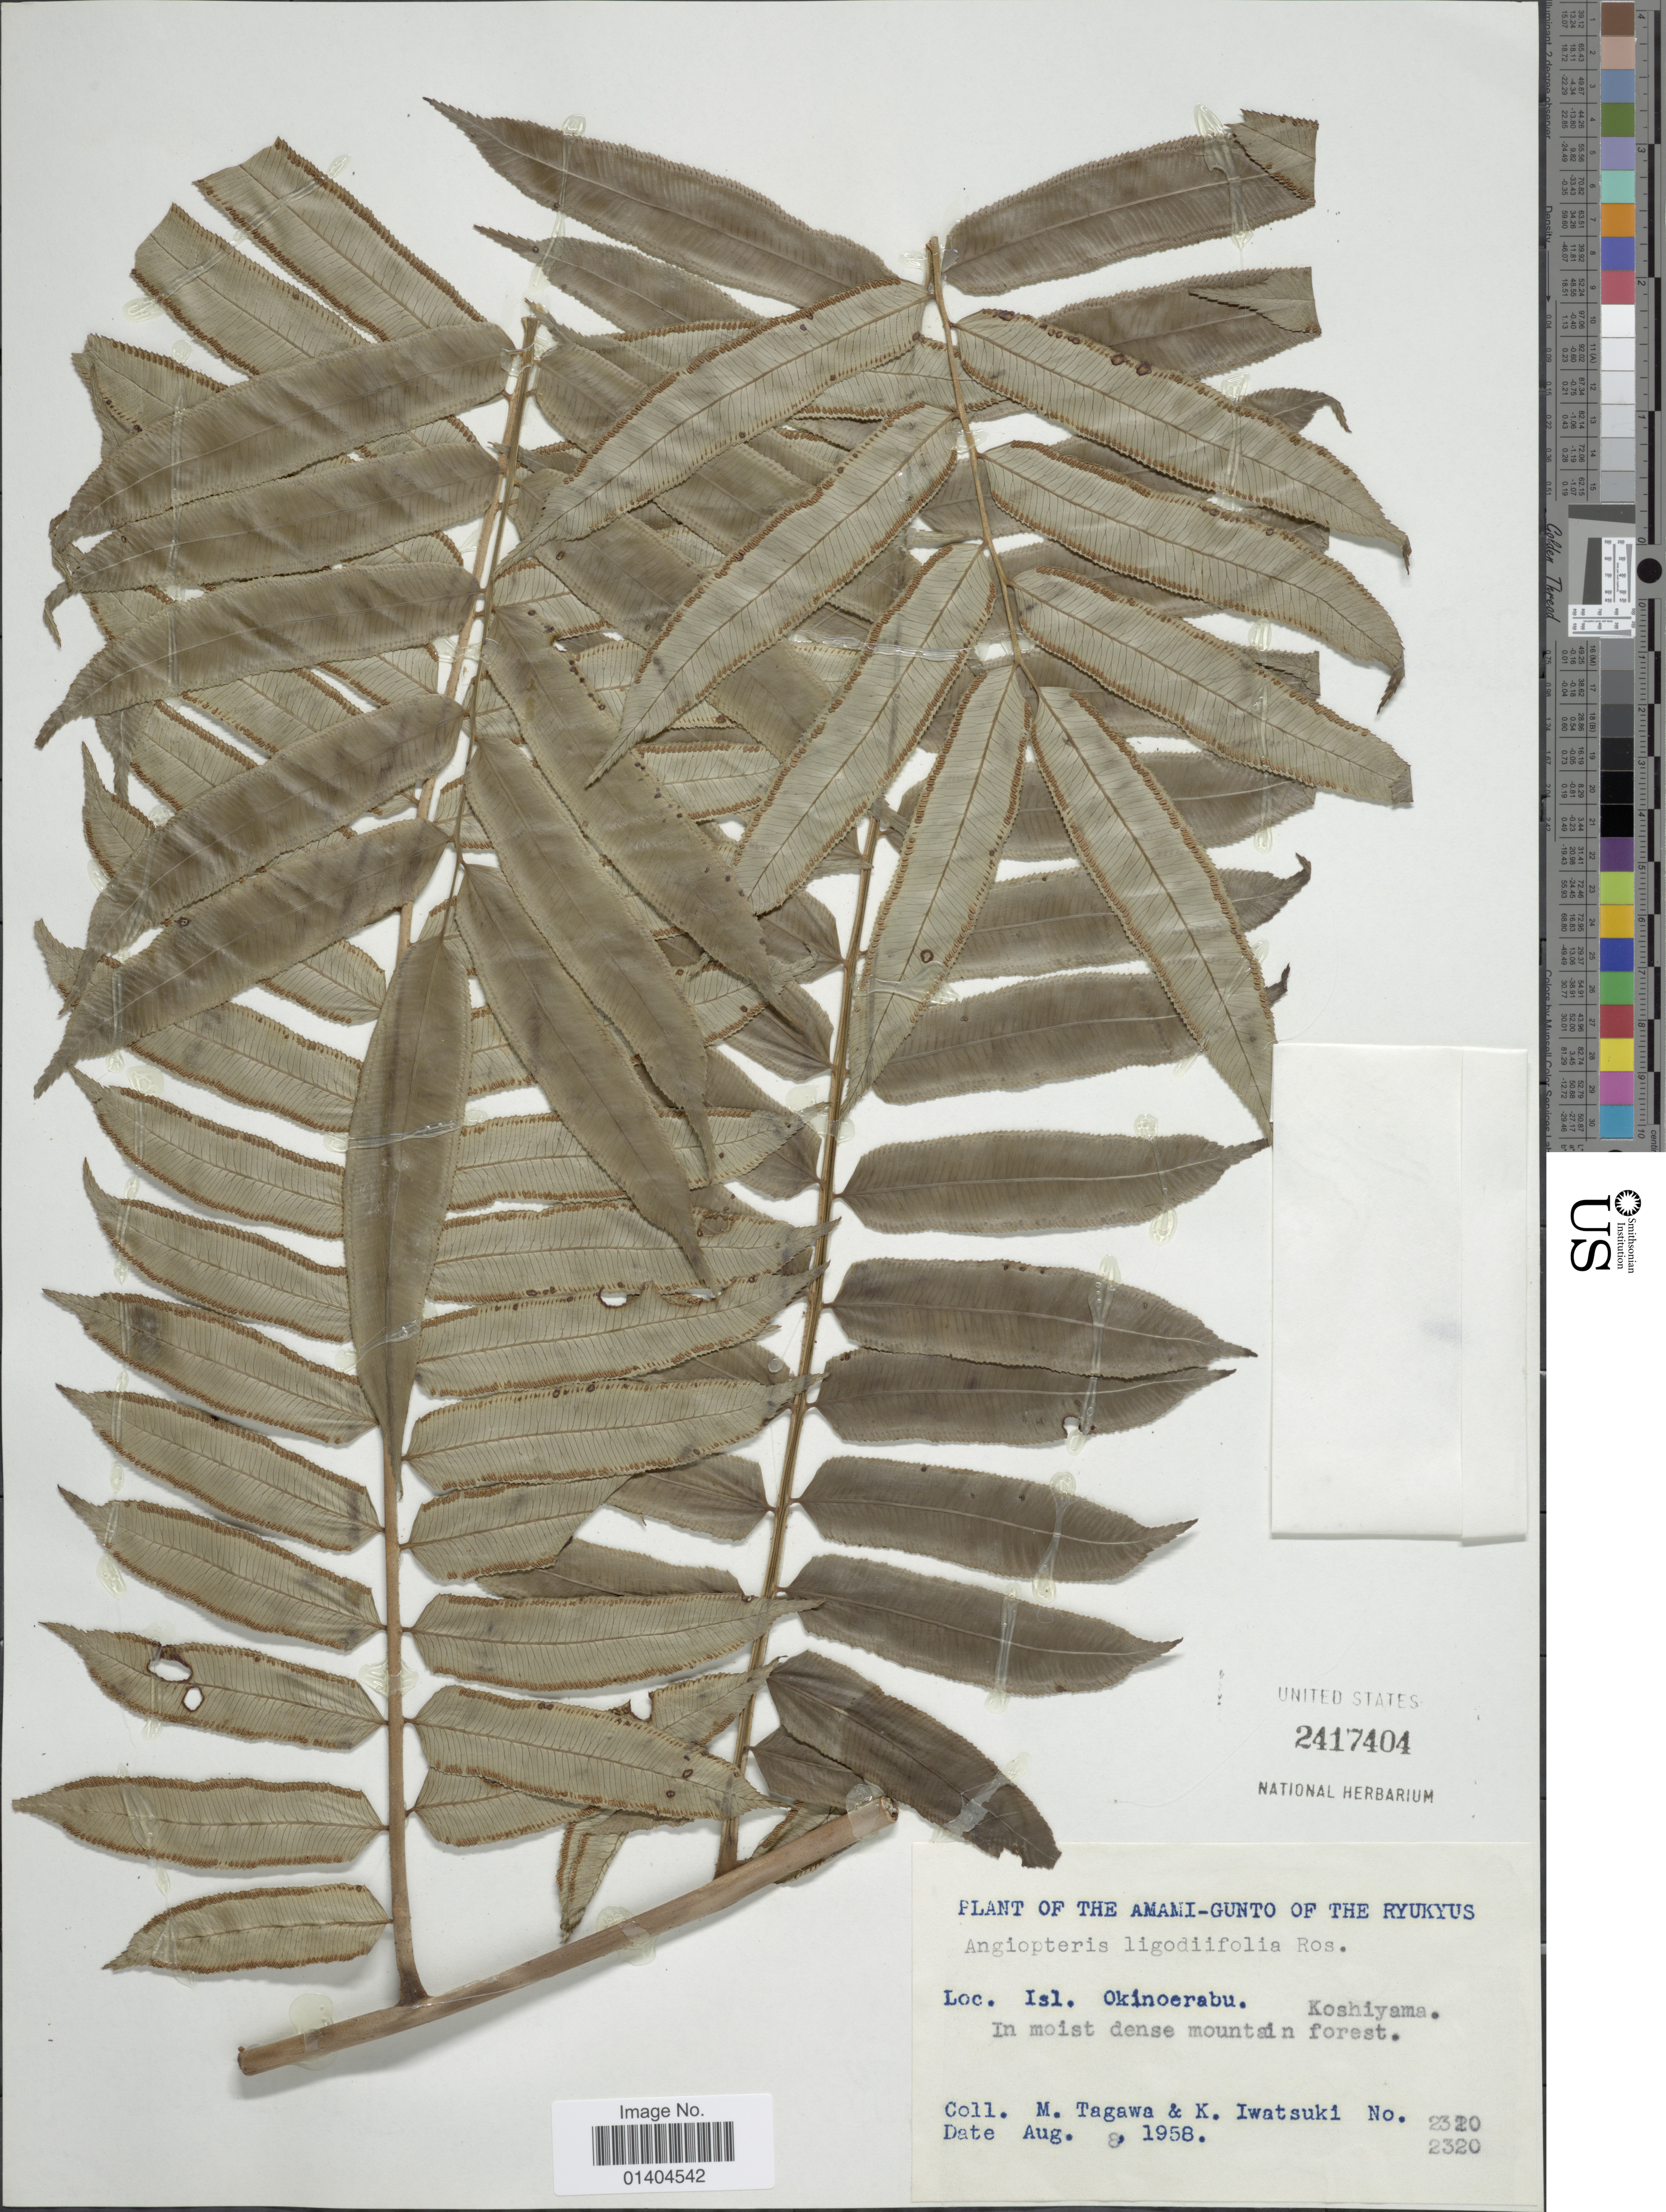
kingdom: Plantae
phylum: Tracheophyta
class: Polypodiopsida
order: Marattiales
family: Marattiaceae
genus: Angiopteris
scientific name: Angiopteris lygodiifolia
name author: Rosenst.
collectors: M. Tagawa & K. Iwatsuki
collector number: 2320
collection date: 1958-08-08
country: Japan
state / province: Okinawa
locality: Isl. Okinoerabu. Koshiyama. The Amami-Gunto of the Ryukyus.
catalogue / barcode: US 2417404